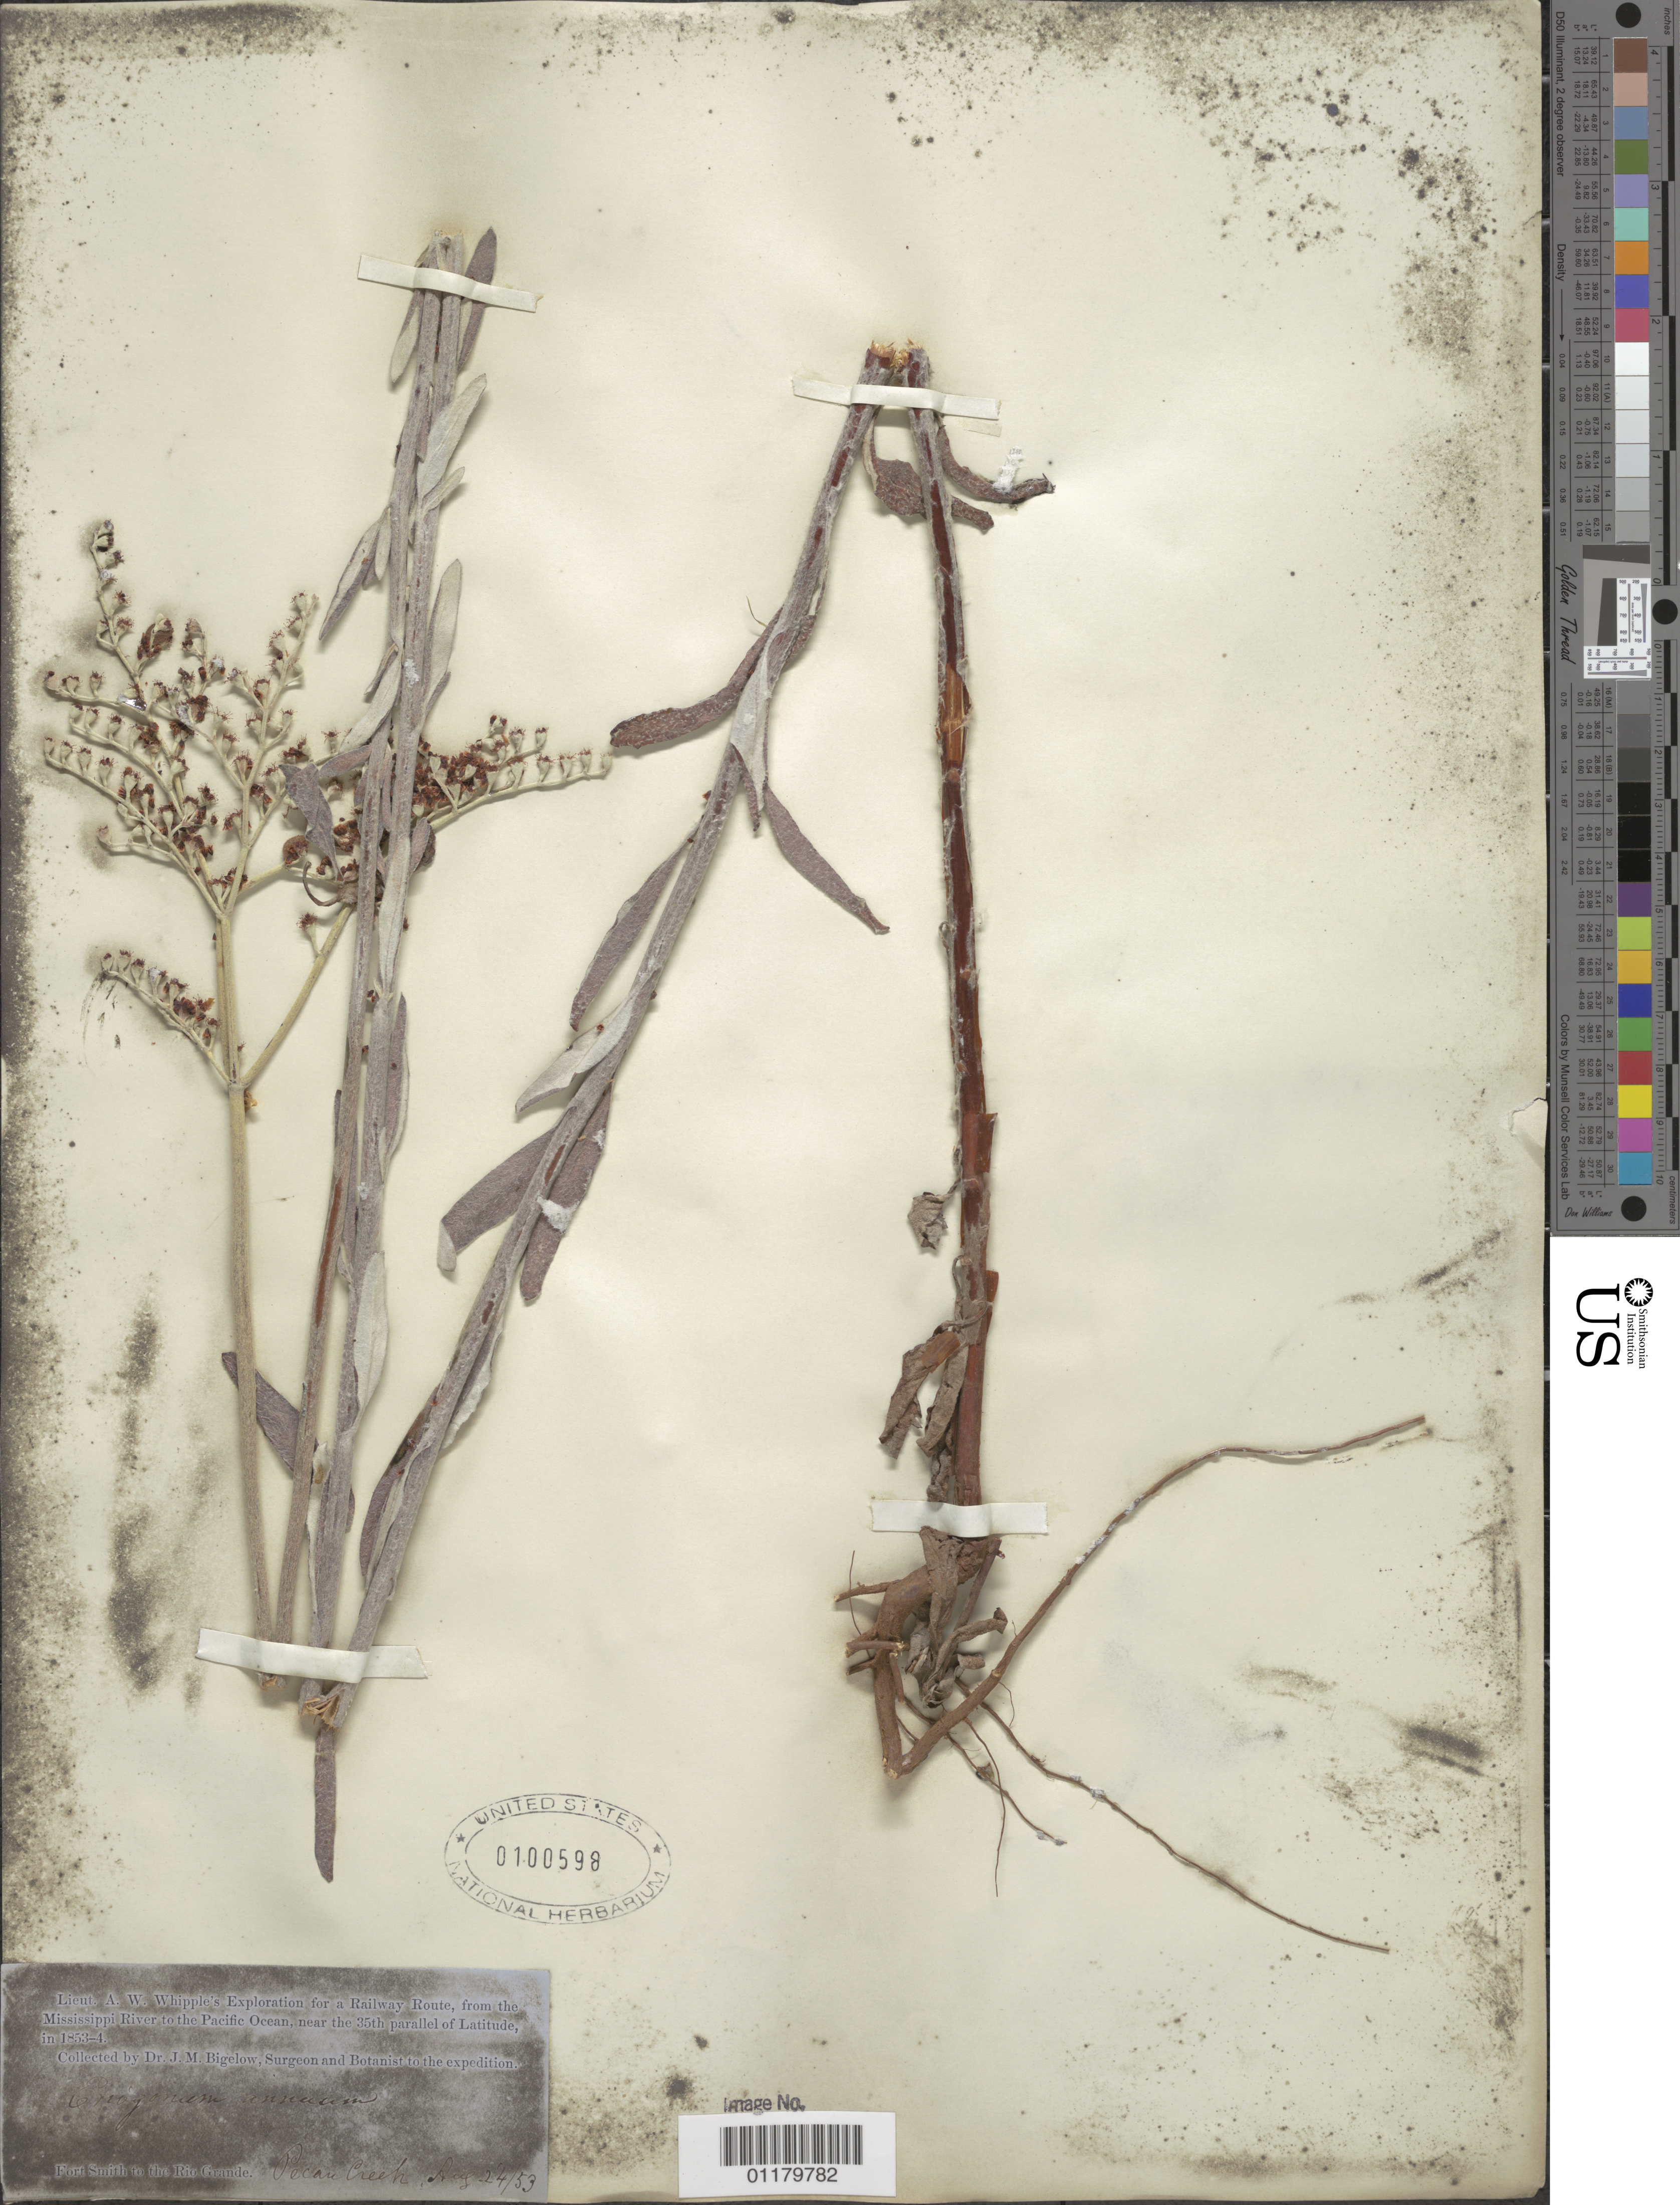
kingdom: Plantae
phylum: Tracheophyta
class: Magnoliopsida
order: Caryophyllales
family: Polygonaceae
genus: Eriogonum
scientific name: Eriogonum annuum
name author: Nutt.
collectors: J. M. Bigelow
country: United States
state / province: Oklahoma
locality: Fort Smith to the Rio Grande, Pecan Creek.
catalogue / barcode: US 100598